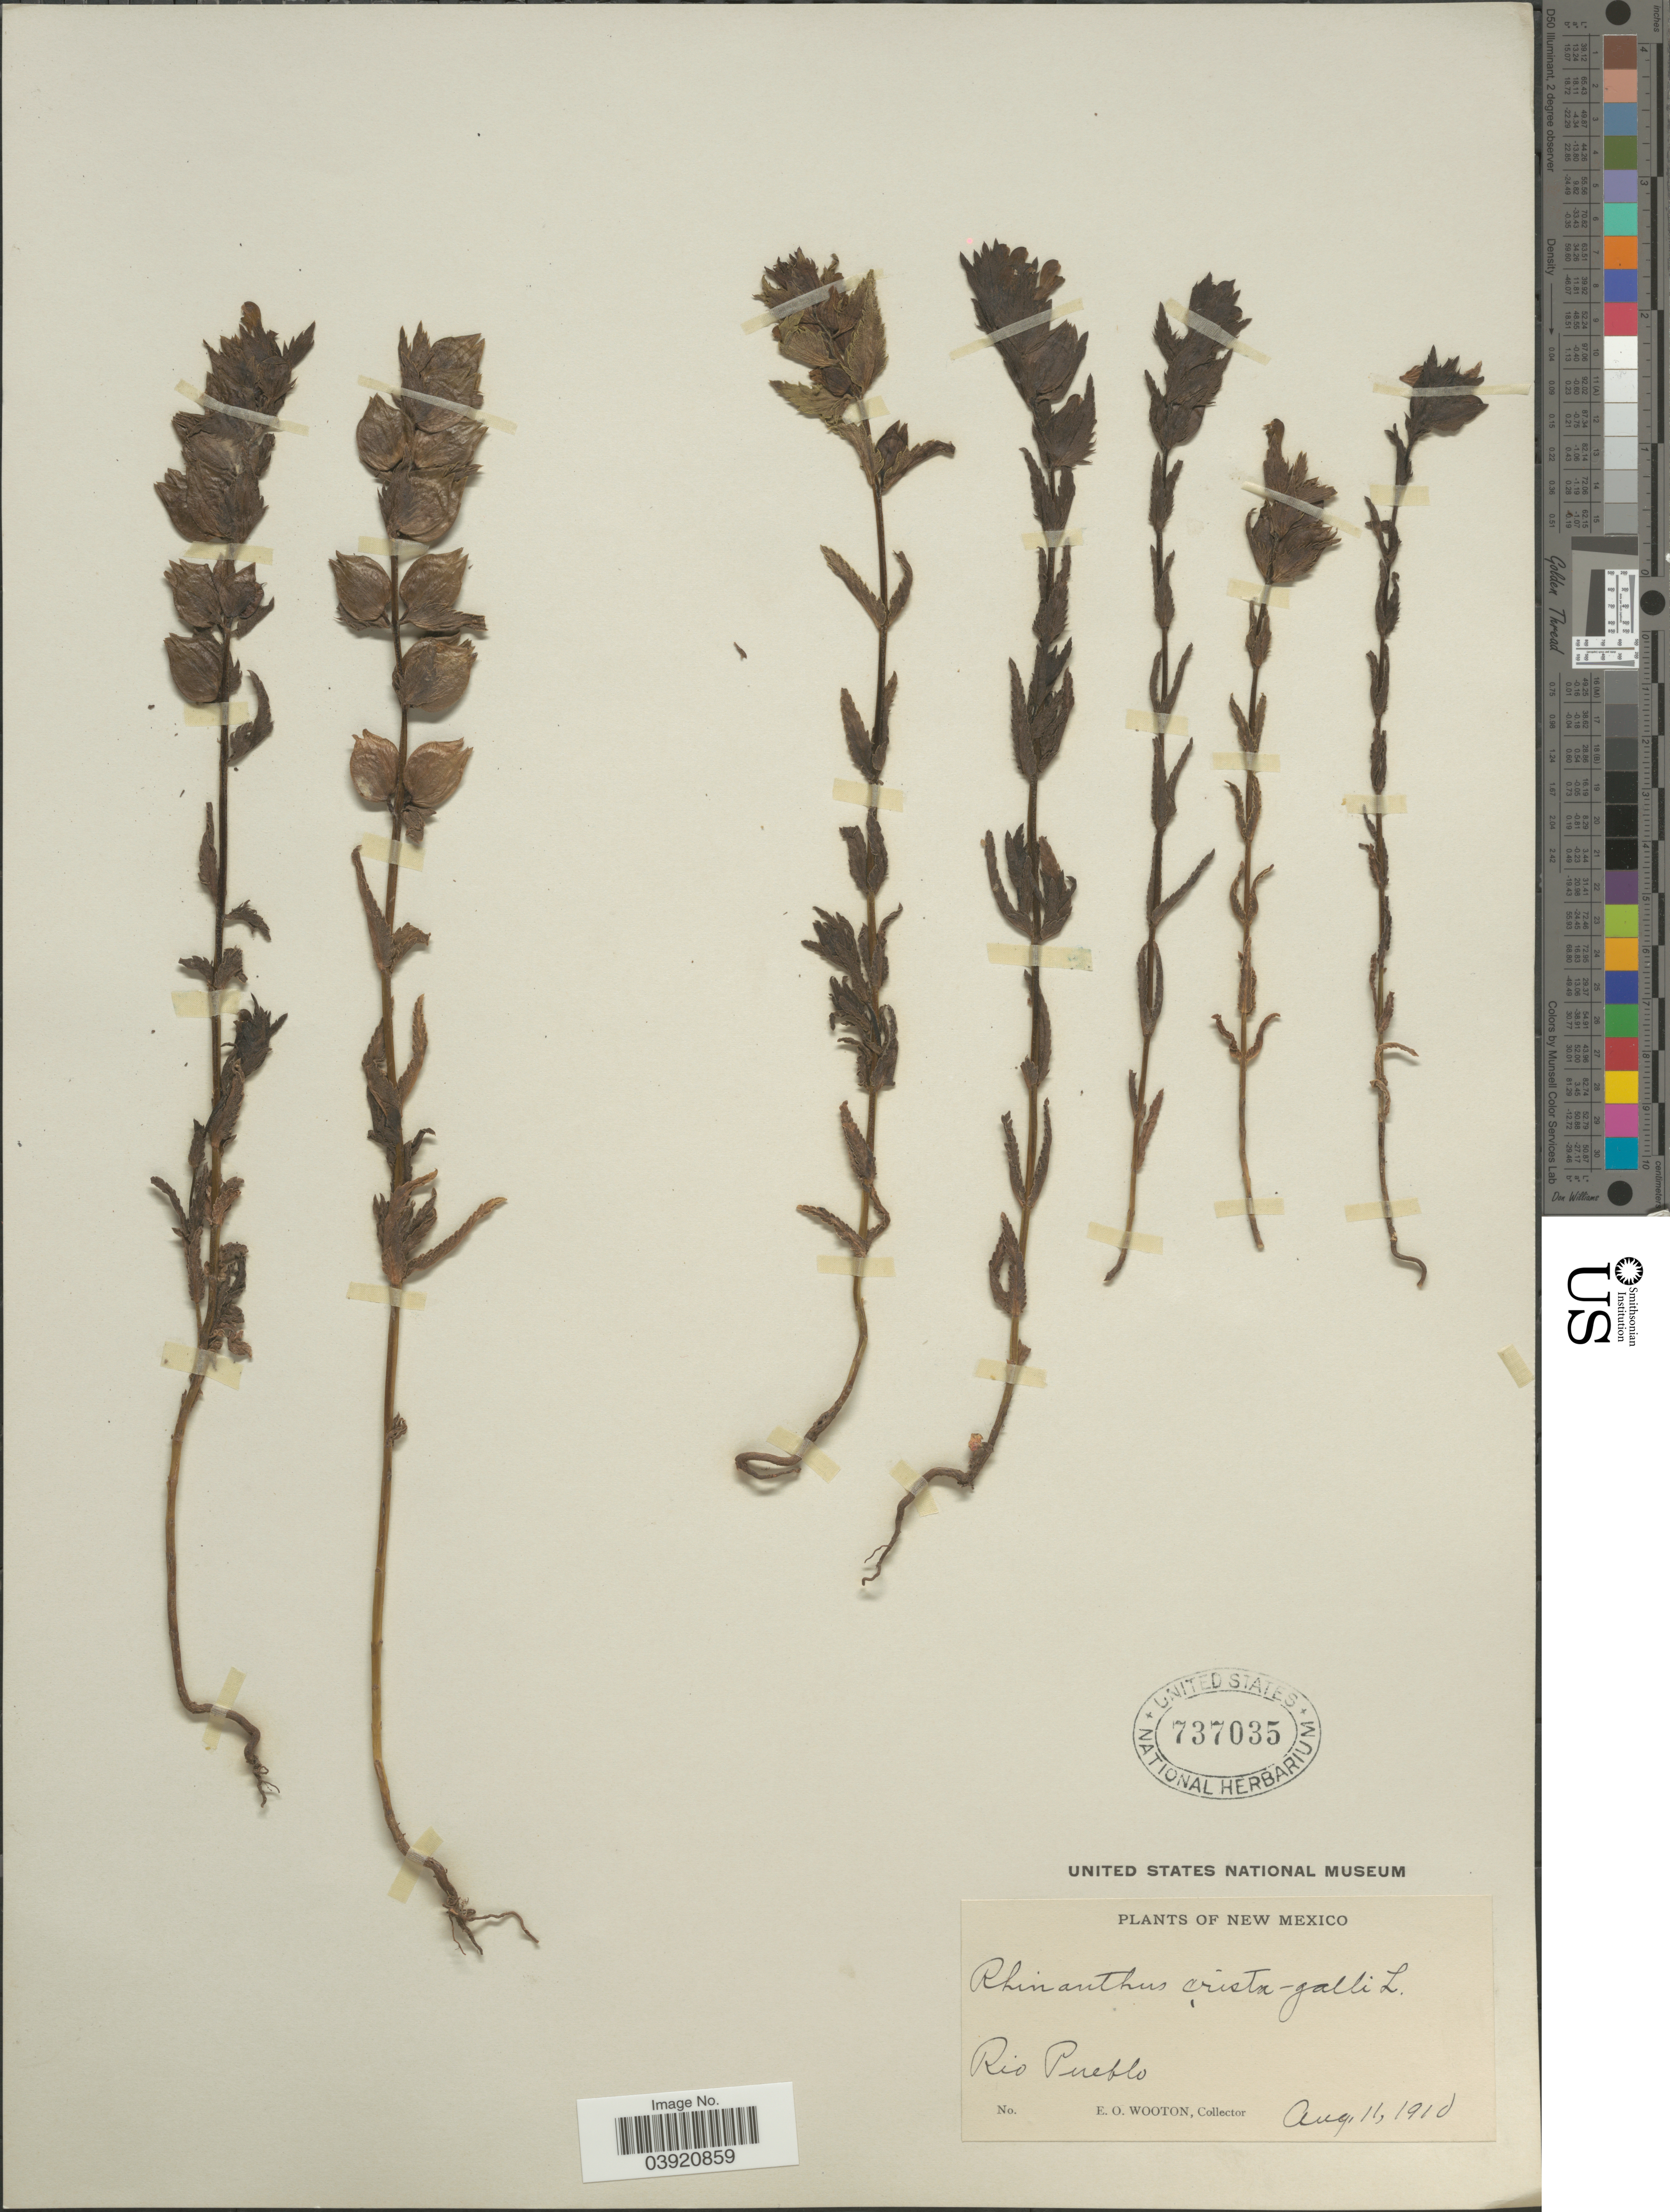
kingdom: Plantae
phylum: Tracheophyta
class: Magnoliopsida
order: Lamiales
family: Orobanchaceae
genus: Rhinanthus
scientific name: Rhinanthus crista-galli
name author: L.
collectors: E. O. Wooton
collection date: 1910-08-11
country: United States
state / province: New Mexico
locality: Rio Pueblo.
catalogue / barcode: US 737035